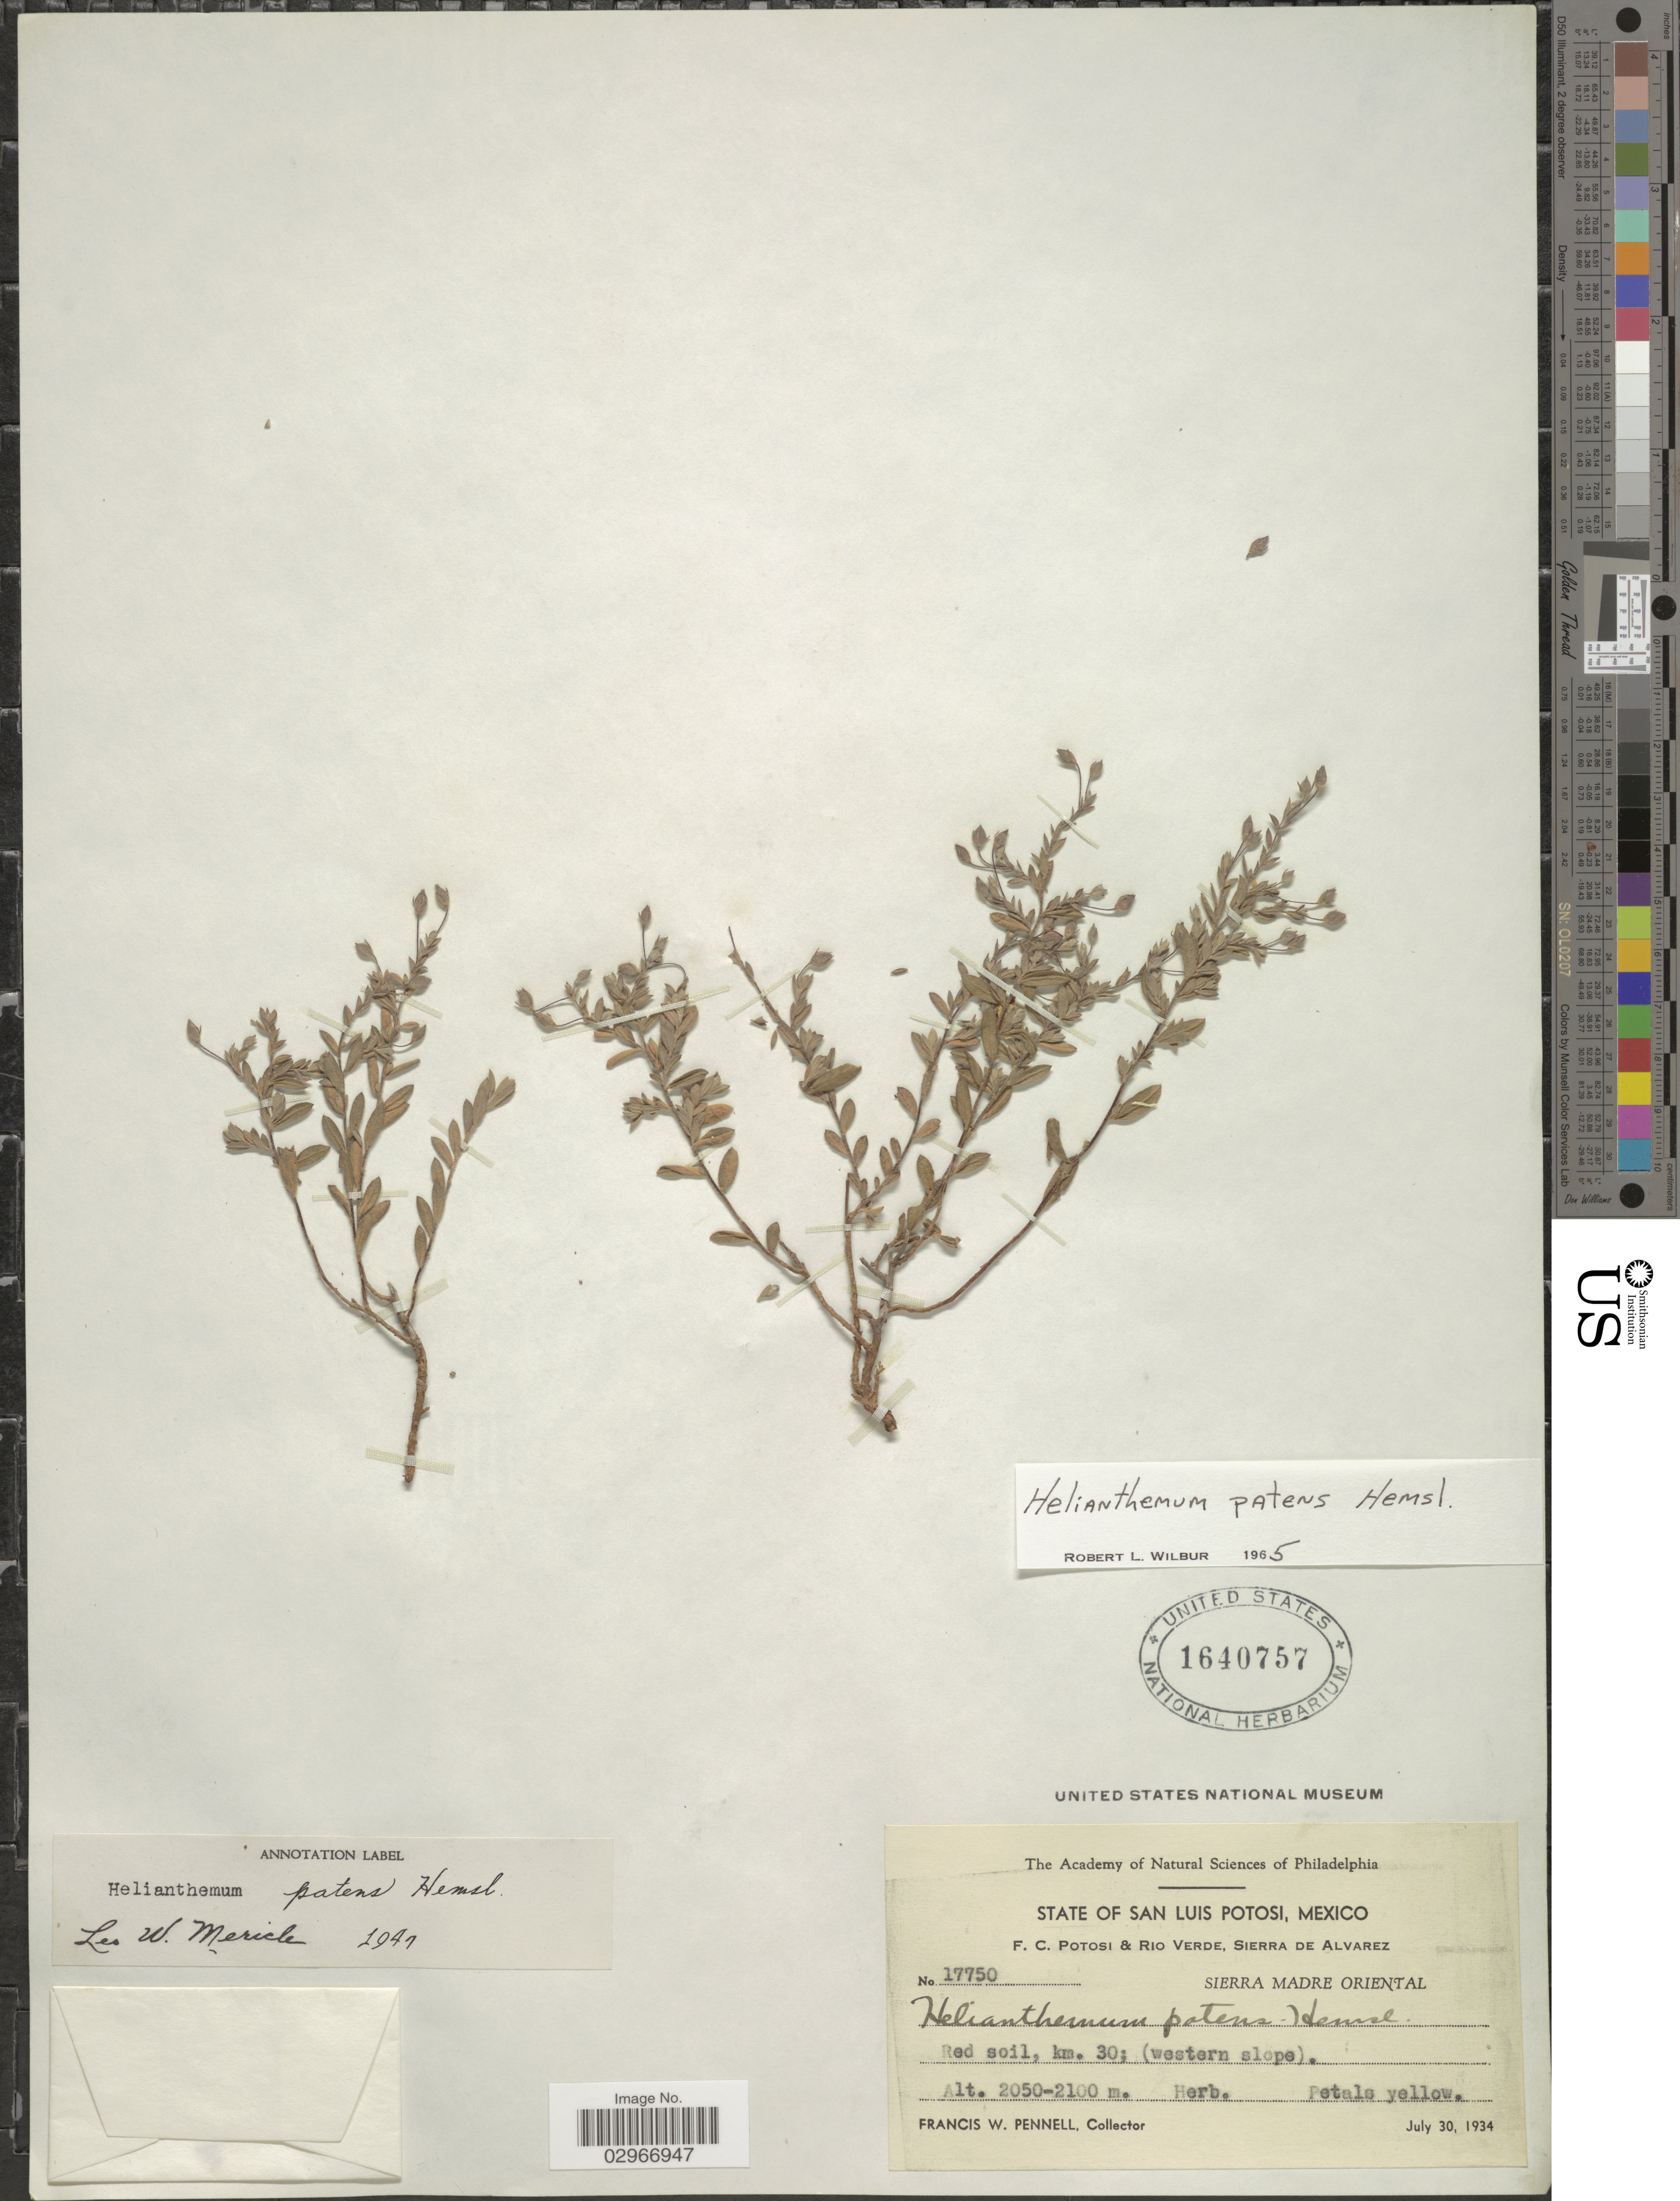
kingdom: Plantae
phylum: Tracheophyta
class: Magnoliopsida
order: Malvales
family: Cistaceae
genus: Helianthemum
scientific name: Helianthemum patens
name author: Hemsl.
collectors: F. W. Pennell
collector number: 17750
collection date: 1934-07-30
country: Mexico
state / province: San Luis Potosí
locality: F.C. Potosi & Rio Verde, Sierra de Alvarez. Sierra Madre Oriental.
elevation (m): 2050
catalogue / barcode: US 1640757